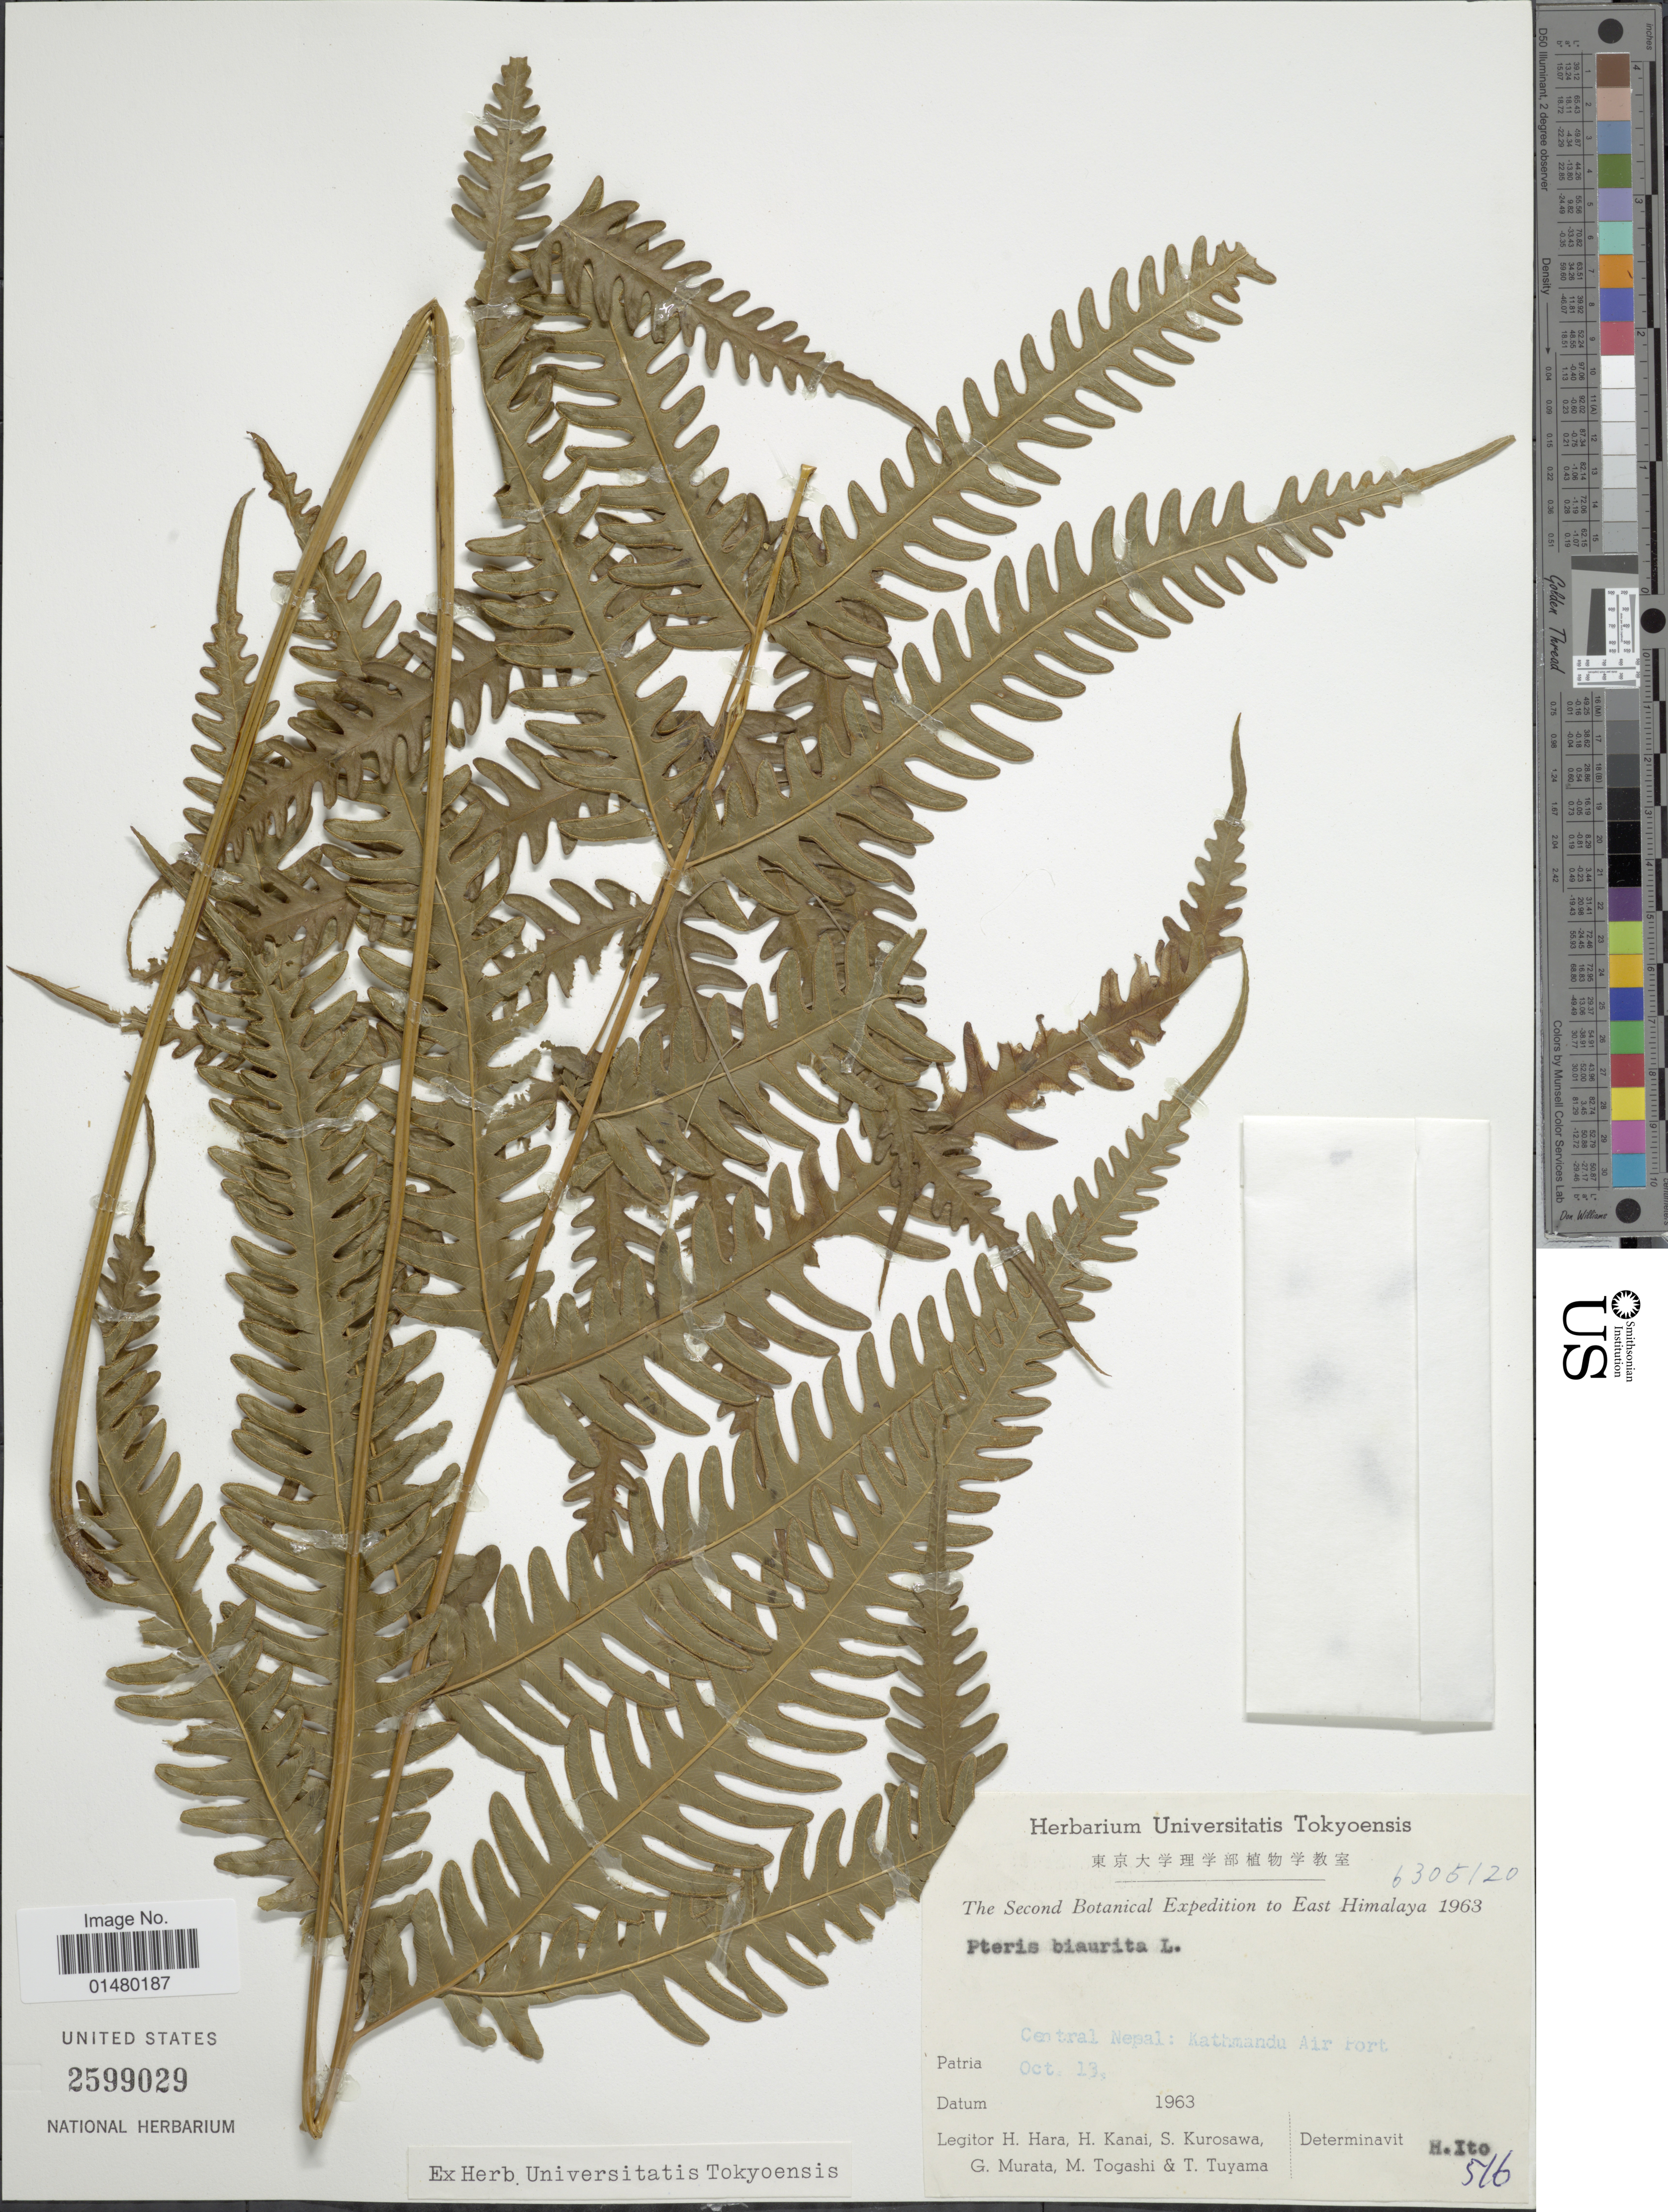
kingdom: Plantae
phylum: Tracheophyta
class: Polypodiopsida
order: Polypodiales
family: Pteridaceae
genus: Pteris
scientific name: Pteris biaurita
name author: L.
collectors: H. Hara, H. Kanai, S. Kurosawa, G. Murata & et al.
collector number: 6305120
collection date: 1963-10-13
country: Nepal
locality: Central Nepal: Kathmandu Air Fort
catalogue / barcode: US 2599029